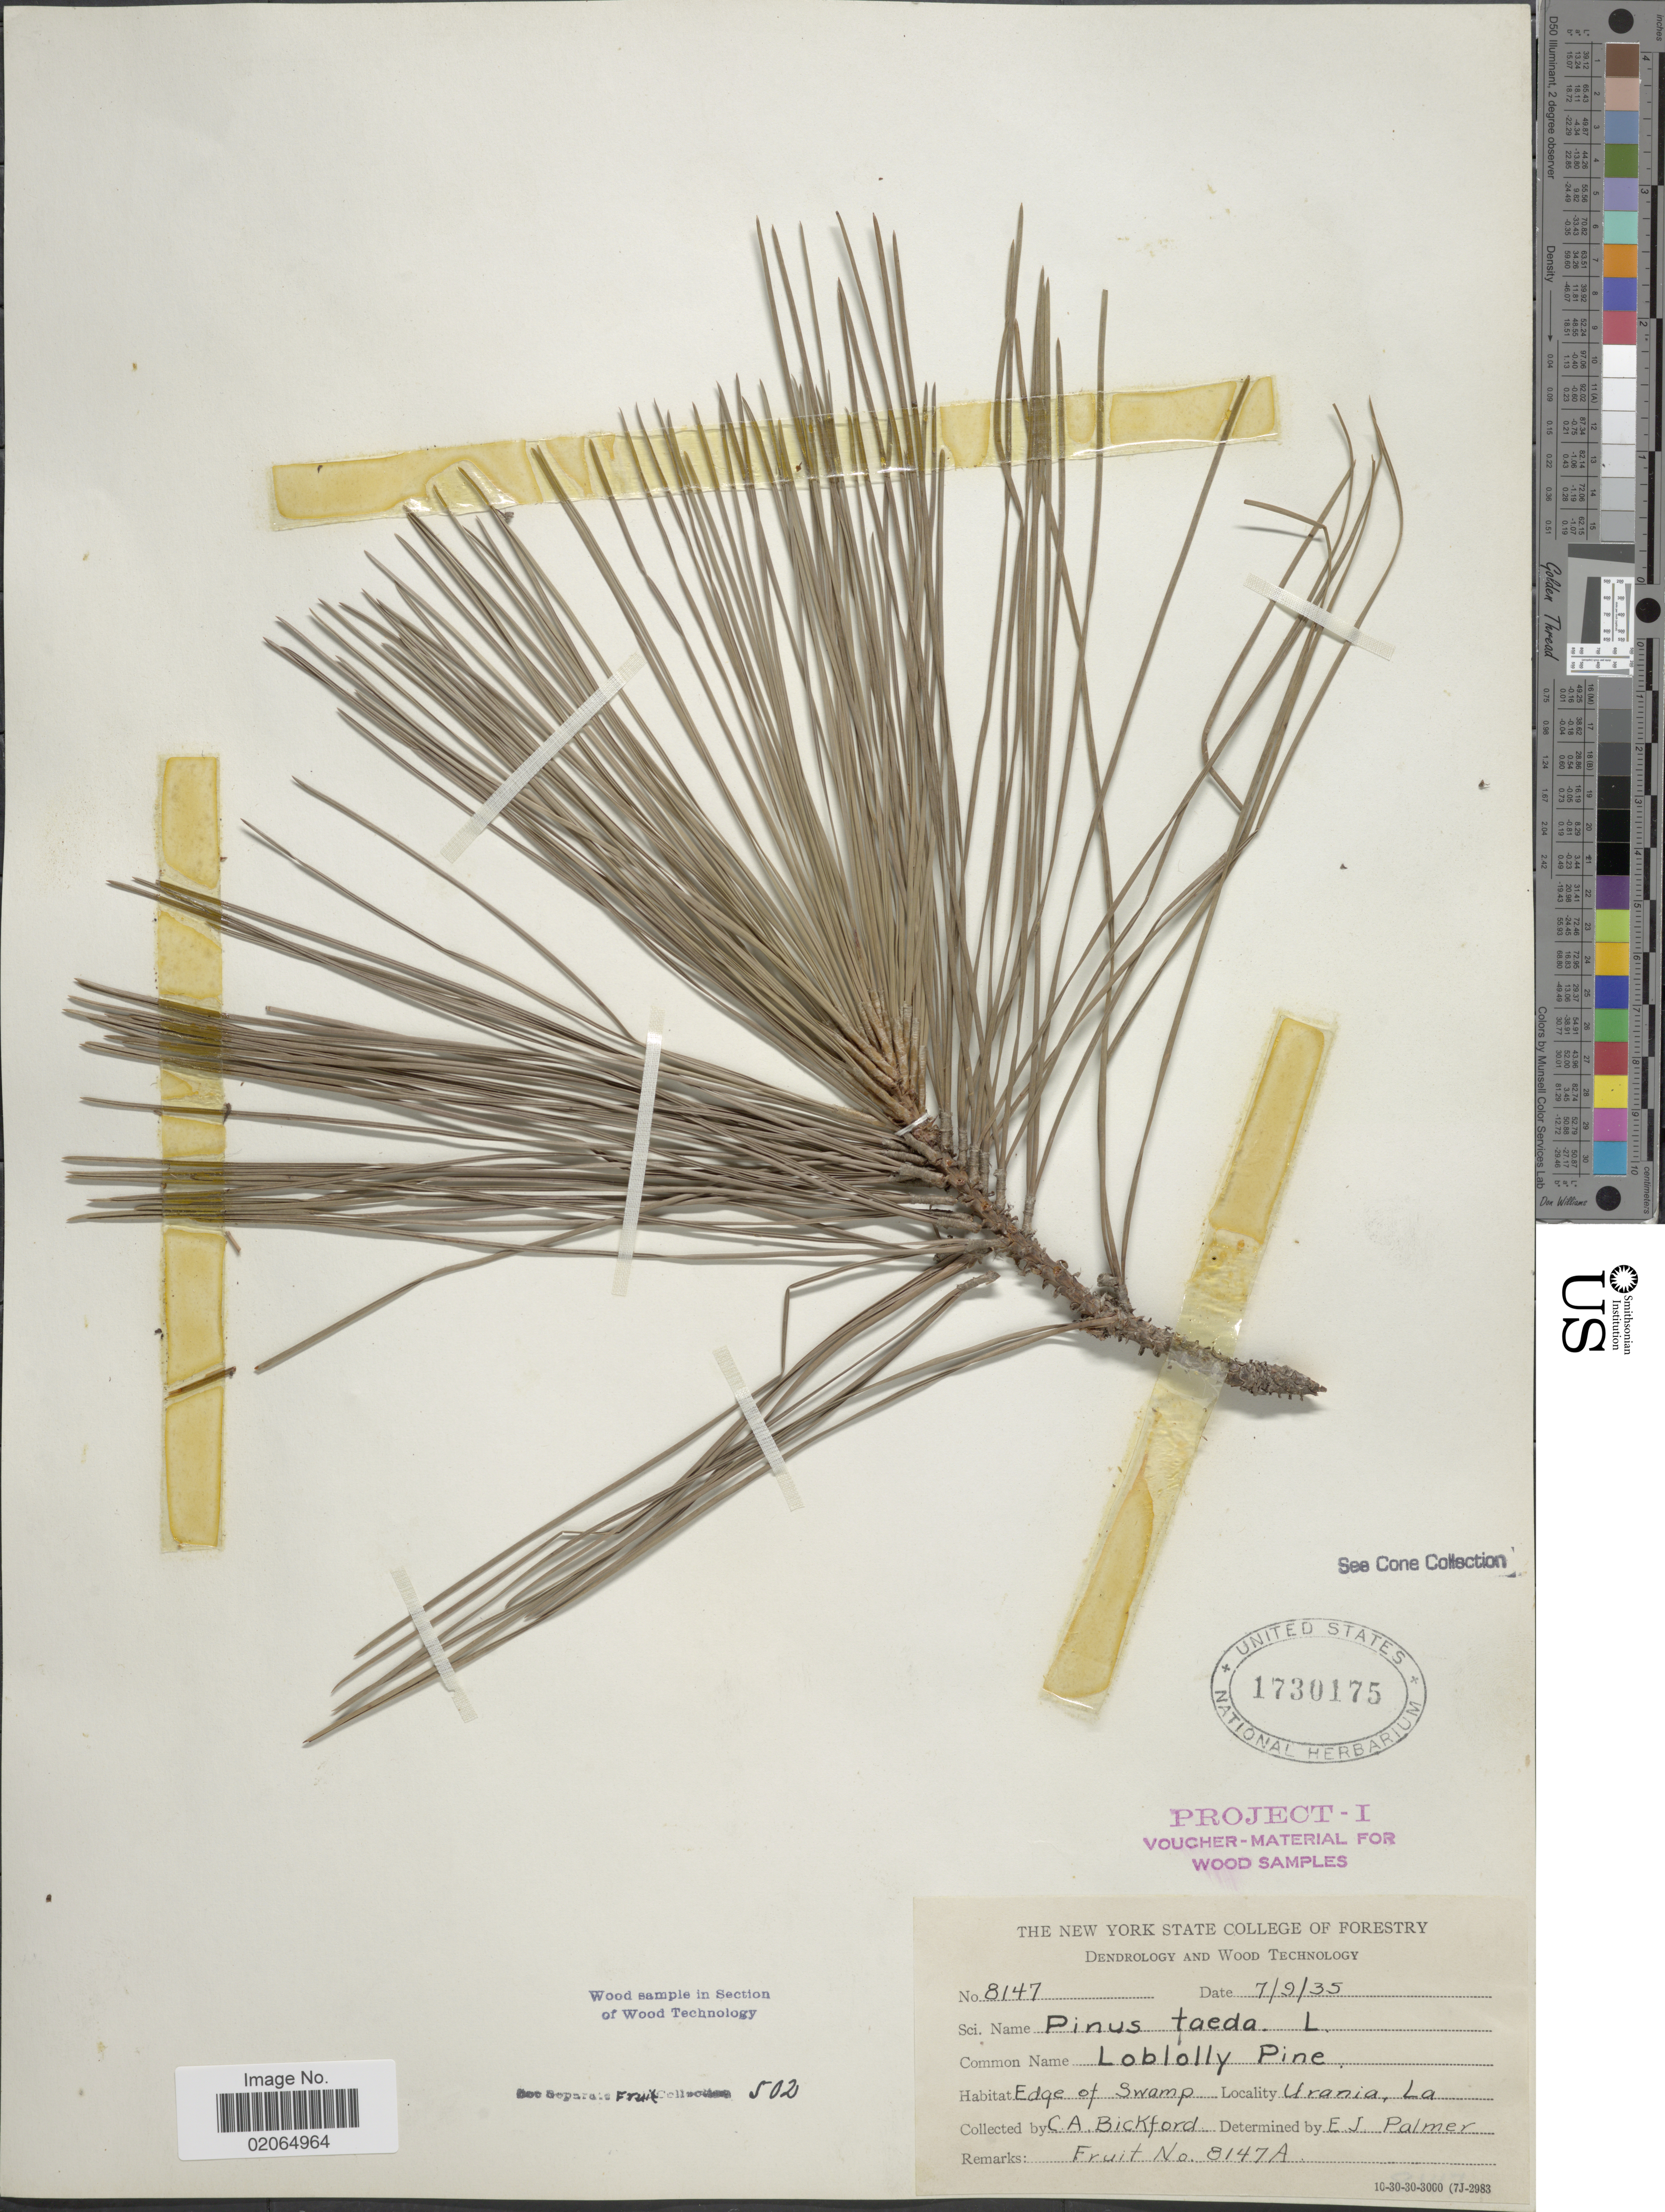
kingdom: Plantae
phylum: Tracheophyta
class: Pinopsida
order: Pinales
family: Pinaceae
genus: Pinus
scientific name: Pinus taeda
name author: L.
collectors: C. Bickford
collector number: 8147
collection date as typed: Transcribed d/m/y: 9/7/35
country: United States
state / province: Louisiana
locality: Urania, La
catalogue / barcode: US 1730175